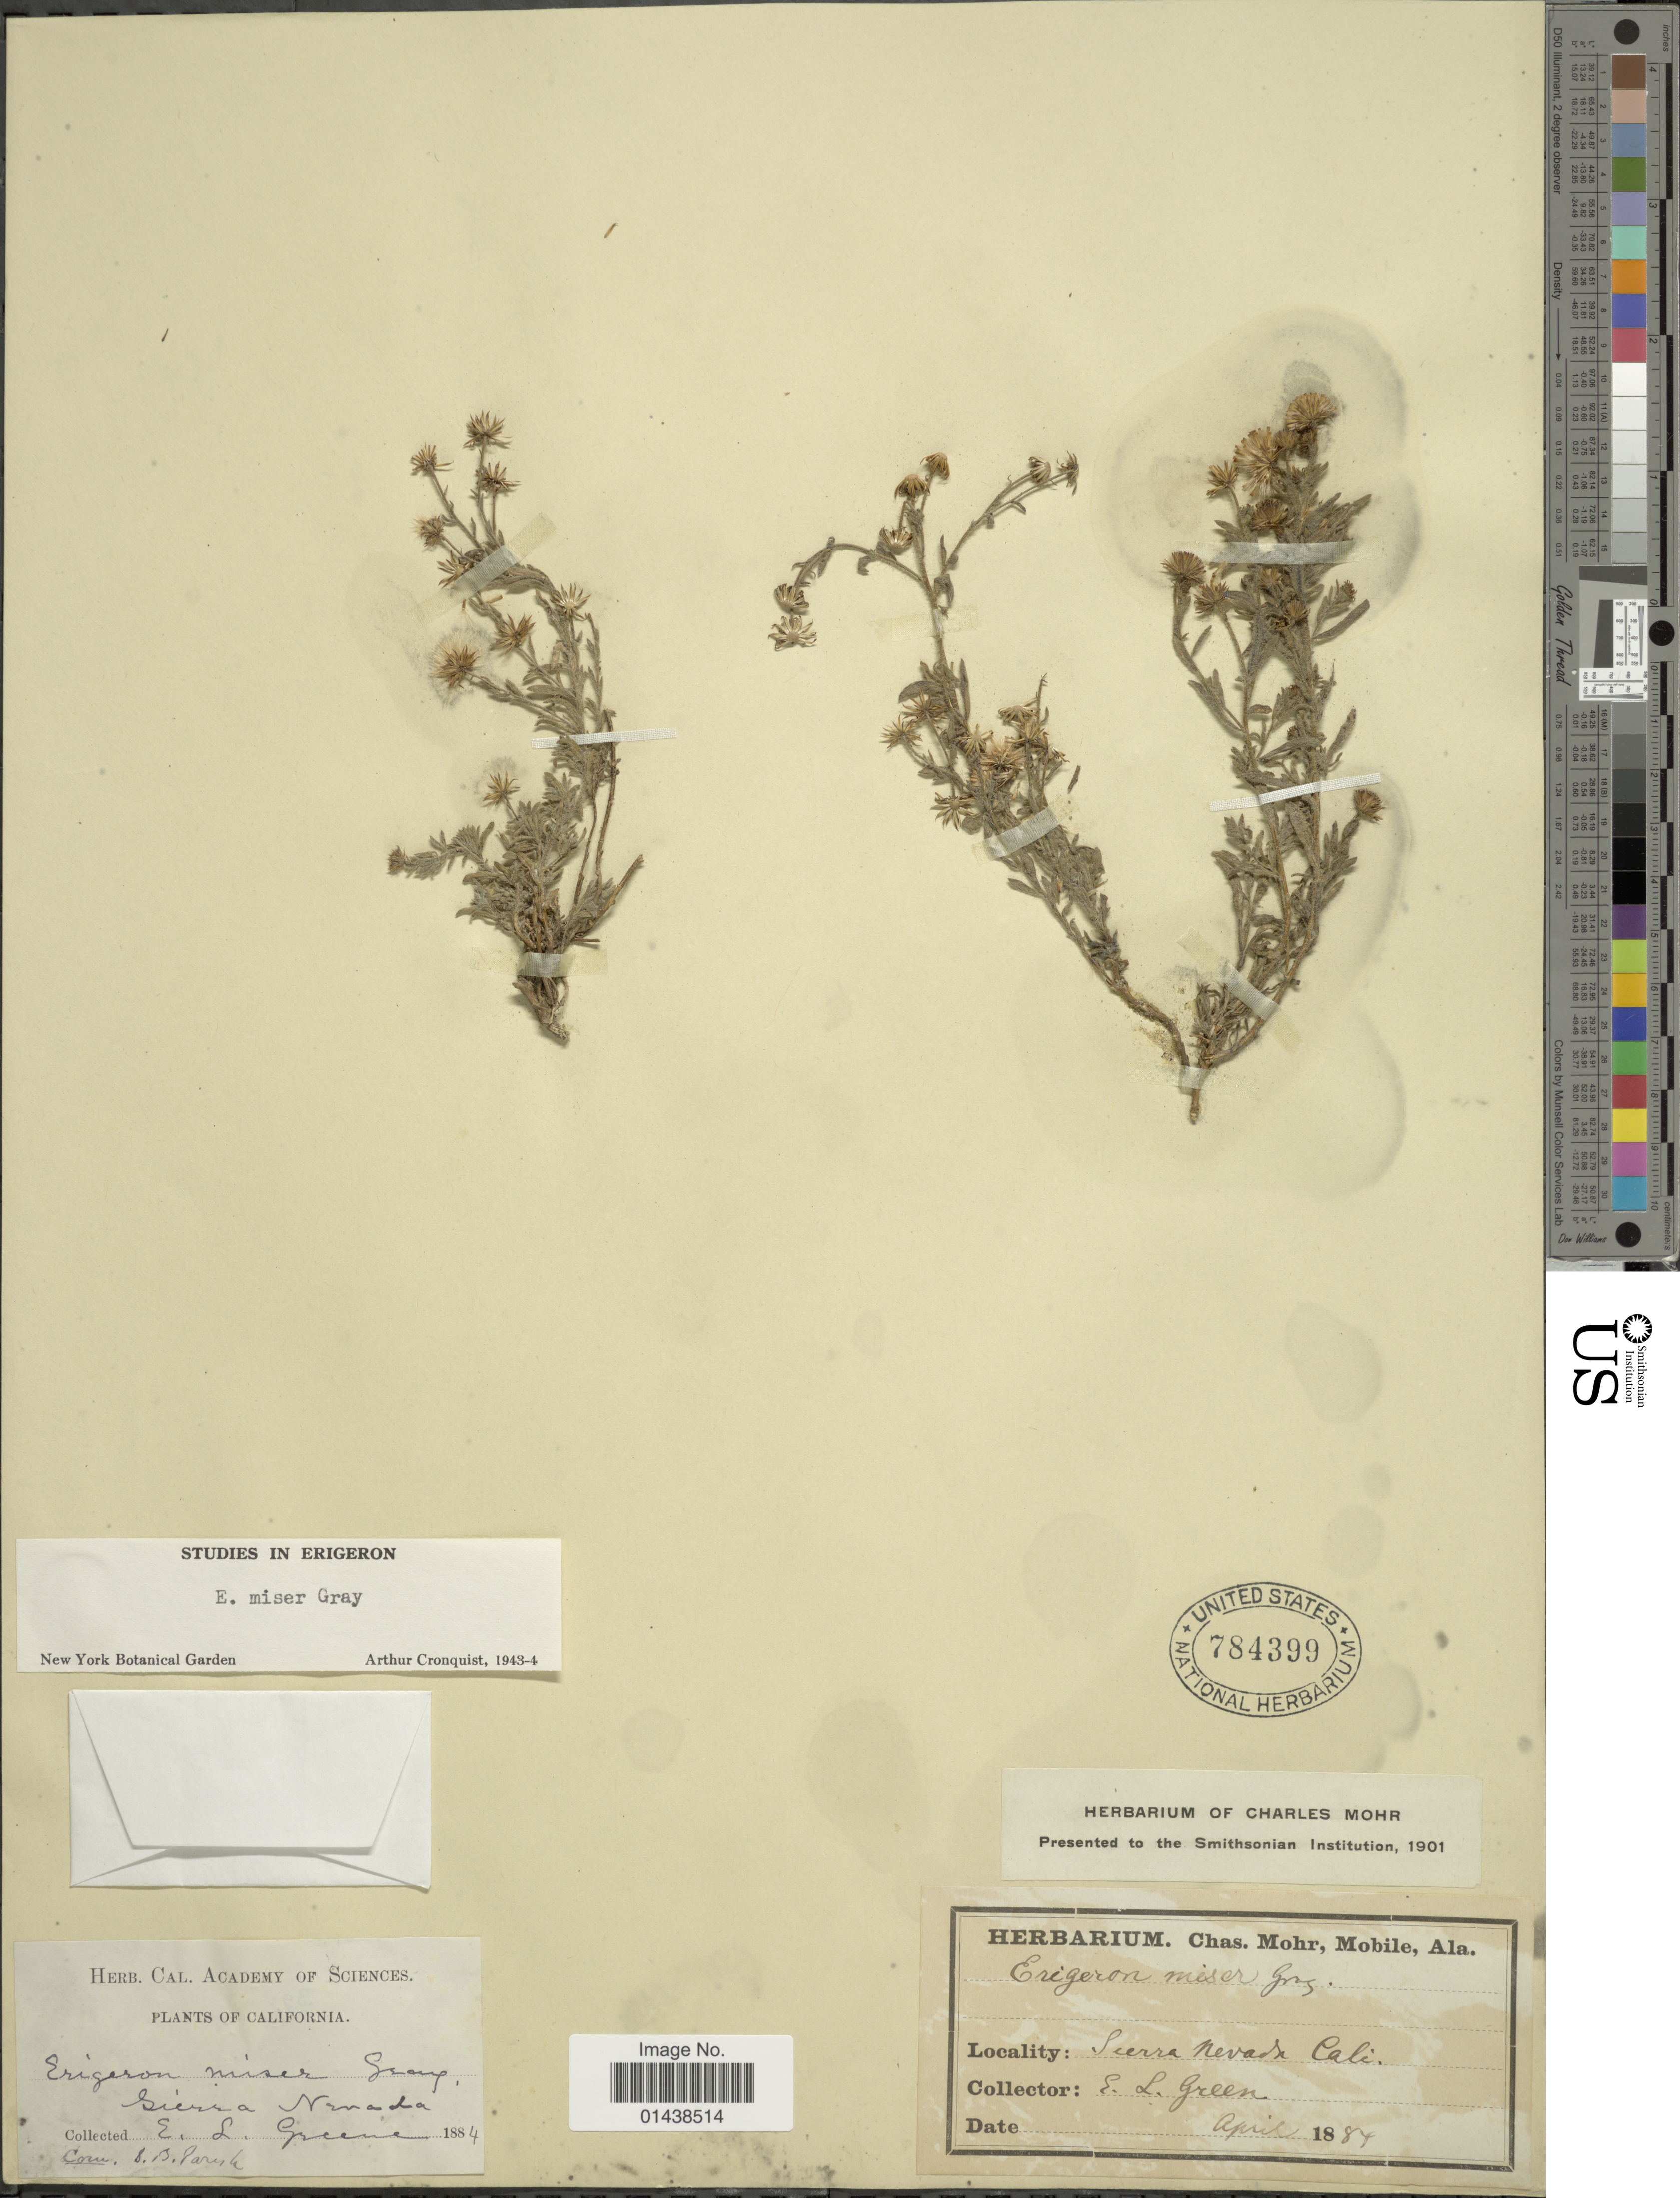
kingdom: Plantae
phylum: Tracheophyta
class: Magnoliopsida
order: Asterales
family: Asteraceae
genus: Erigeron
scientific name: Erigeron miser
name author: A. Gray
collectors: E. L. Greene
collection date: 1884-04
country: United States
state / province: California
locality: Sierra Nevada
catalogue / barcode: US 784399